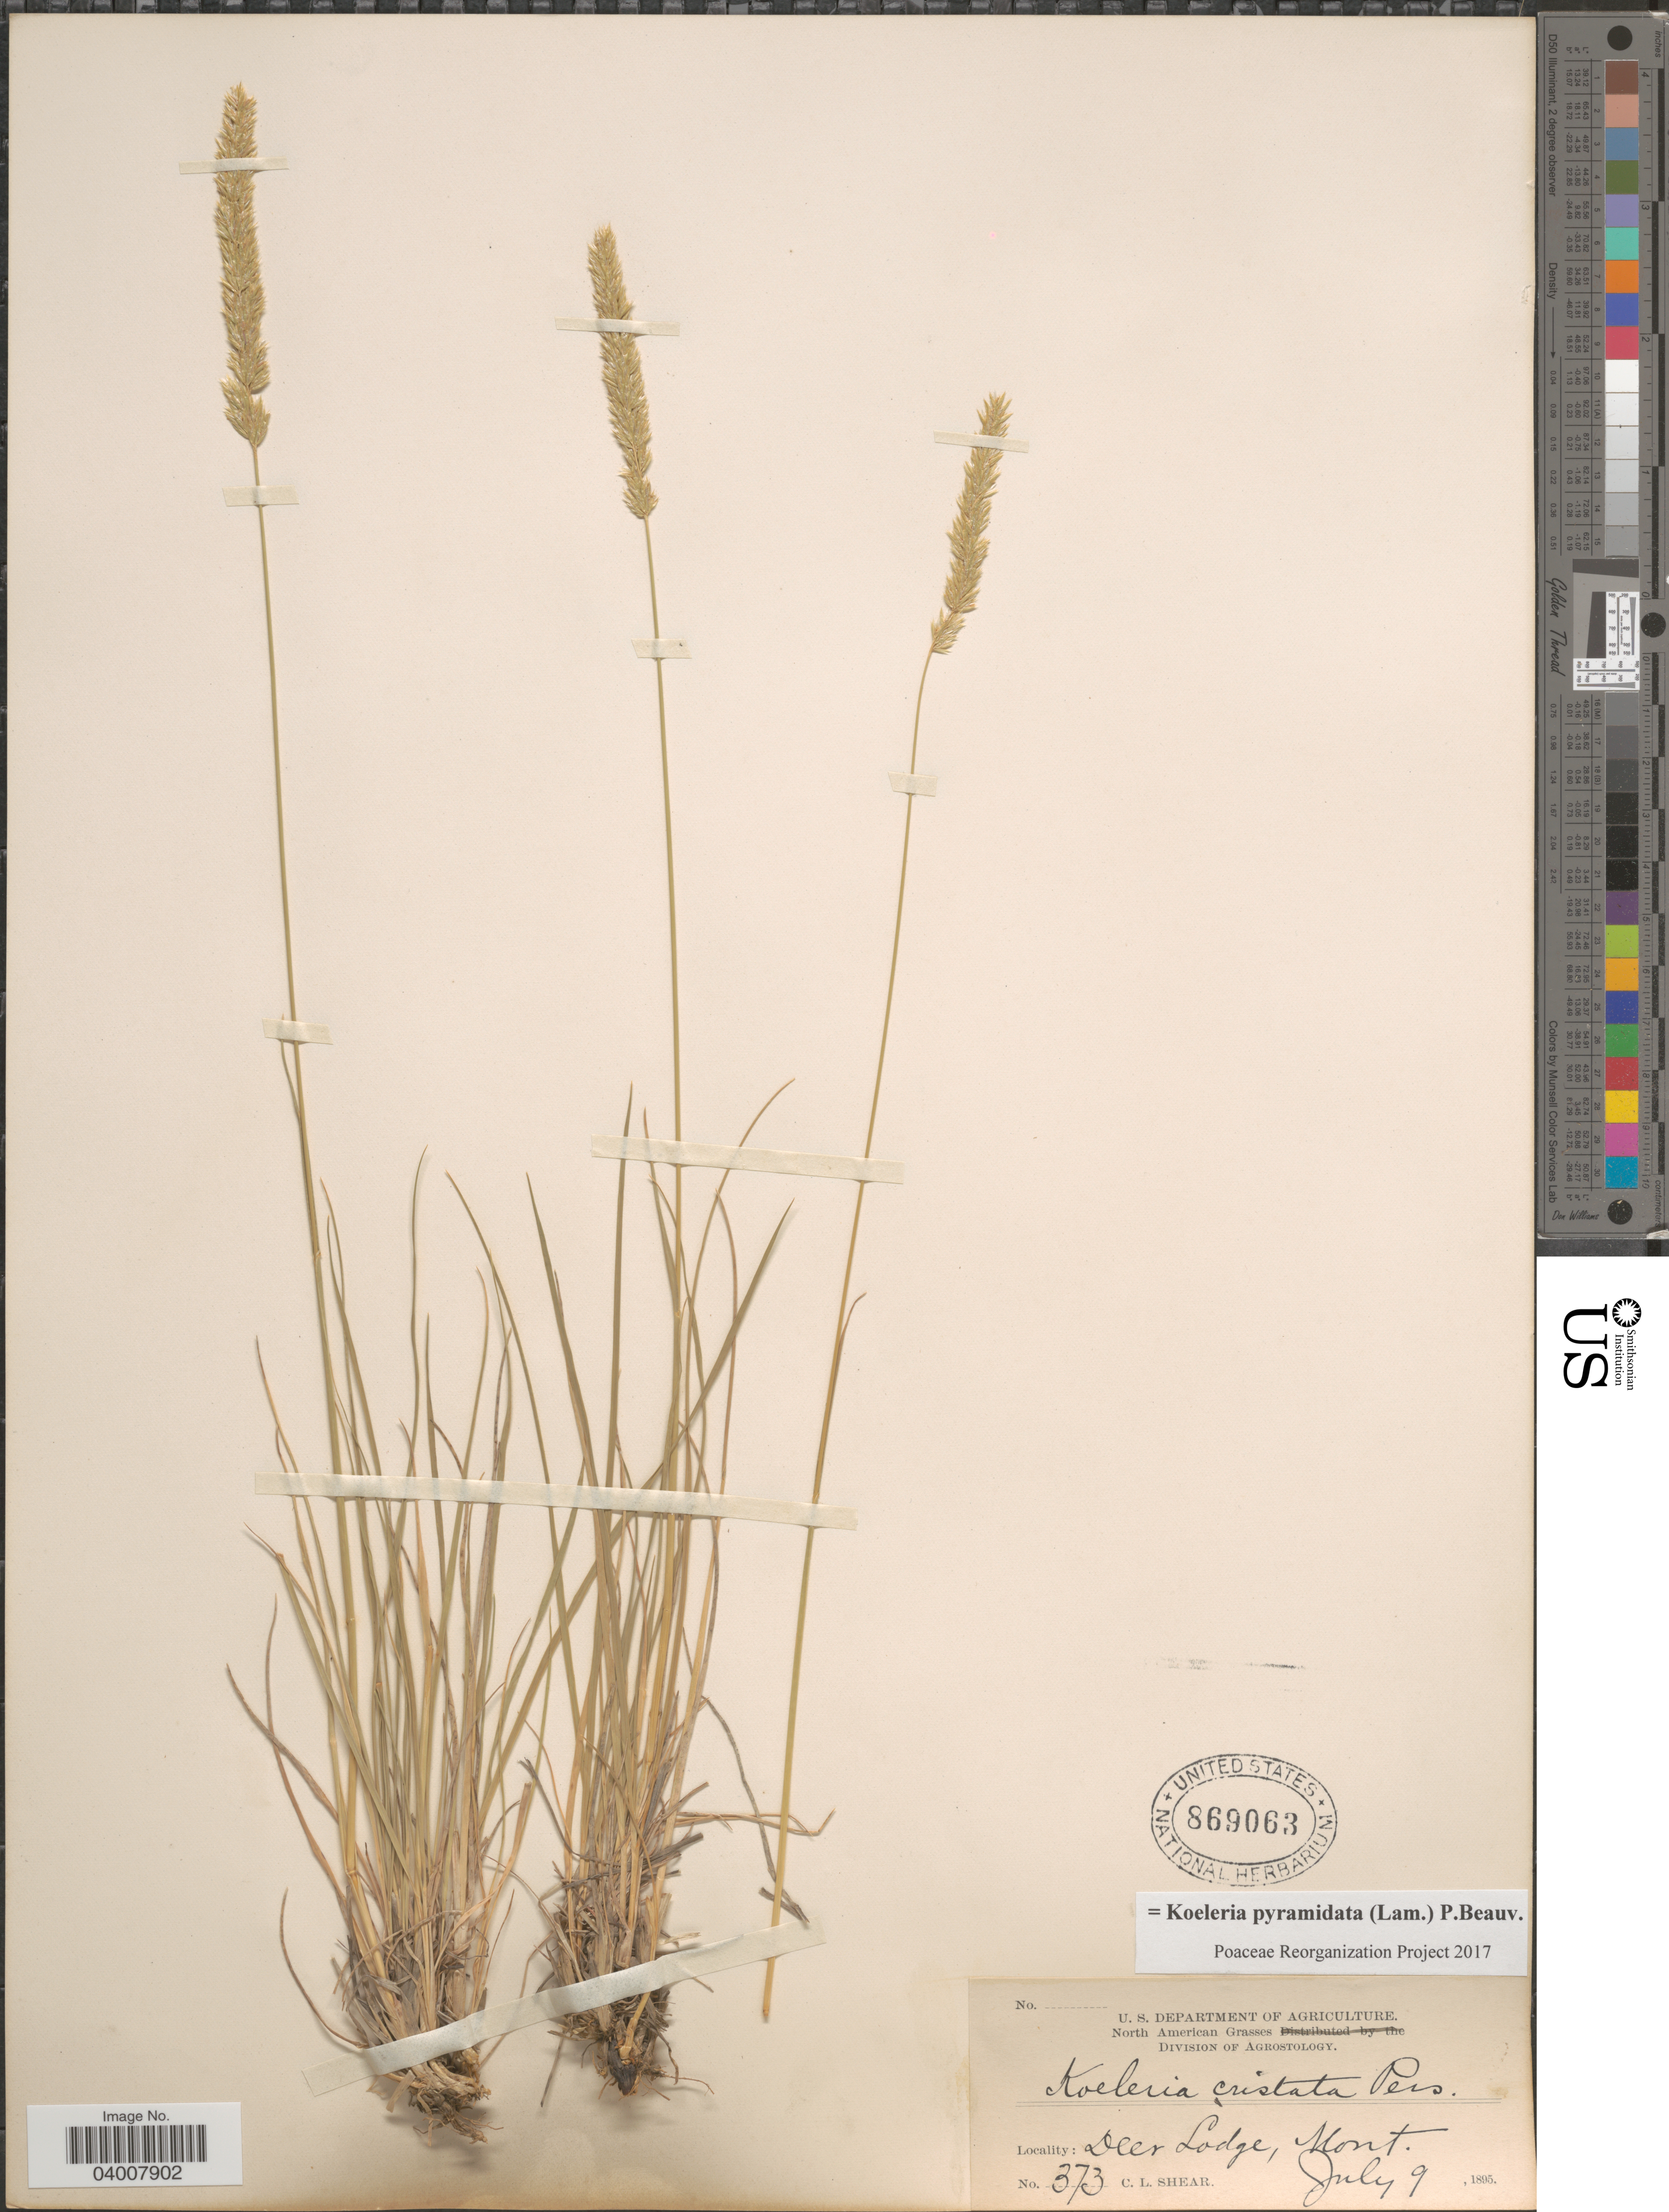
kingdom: Plantae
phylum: Tracheophyta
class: Liliopsida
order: Poales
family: Poaceae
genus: Koeleria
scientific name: Koeleria pyramidata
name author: (Lam.) P. Beauv.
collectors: C. L. Shear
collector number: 373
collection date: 1895-07-09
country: United States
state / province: Montana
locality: Deer Lodge.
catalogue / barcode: US 869063